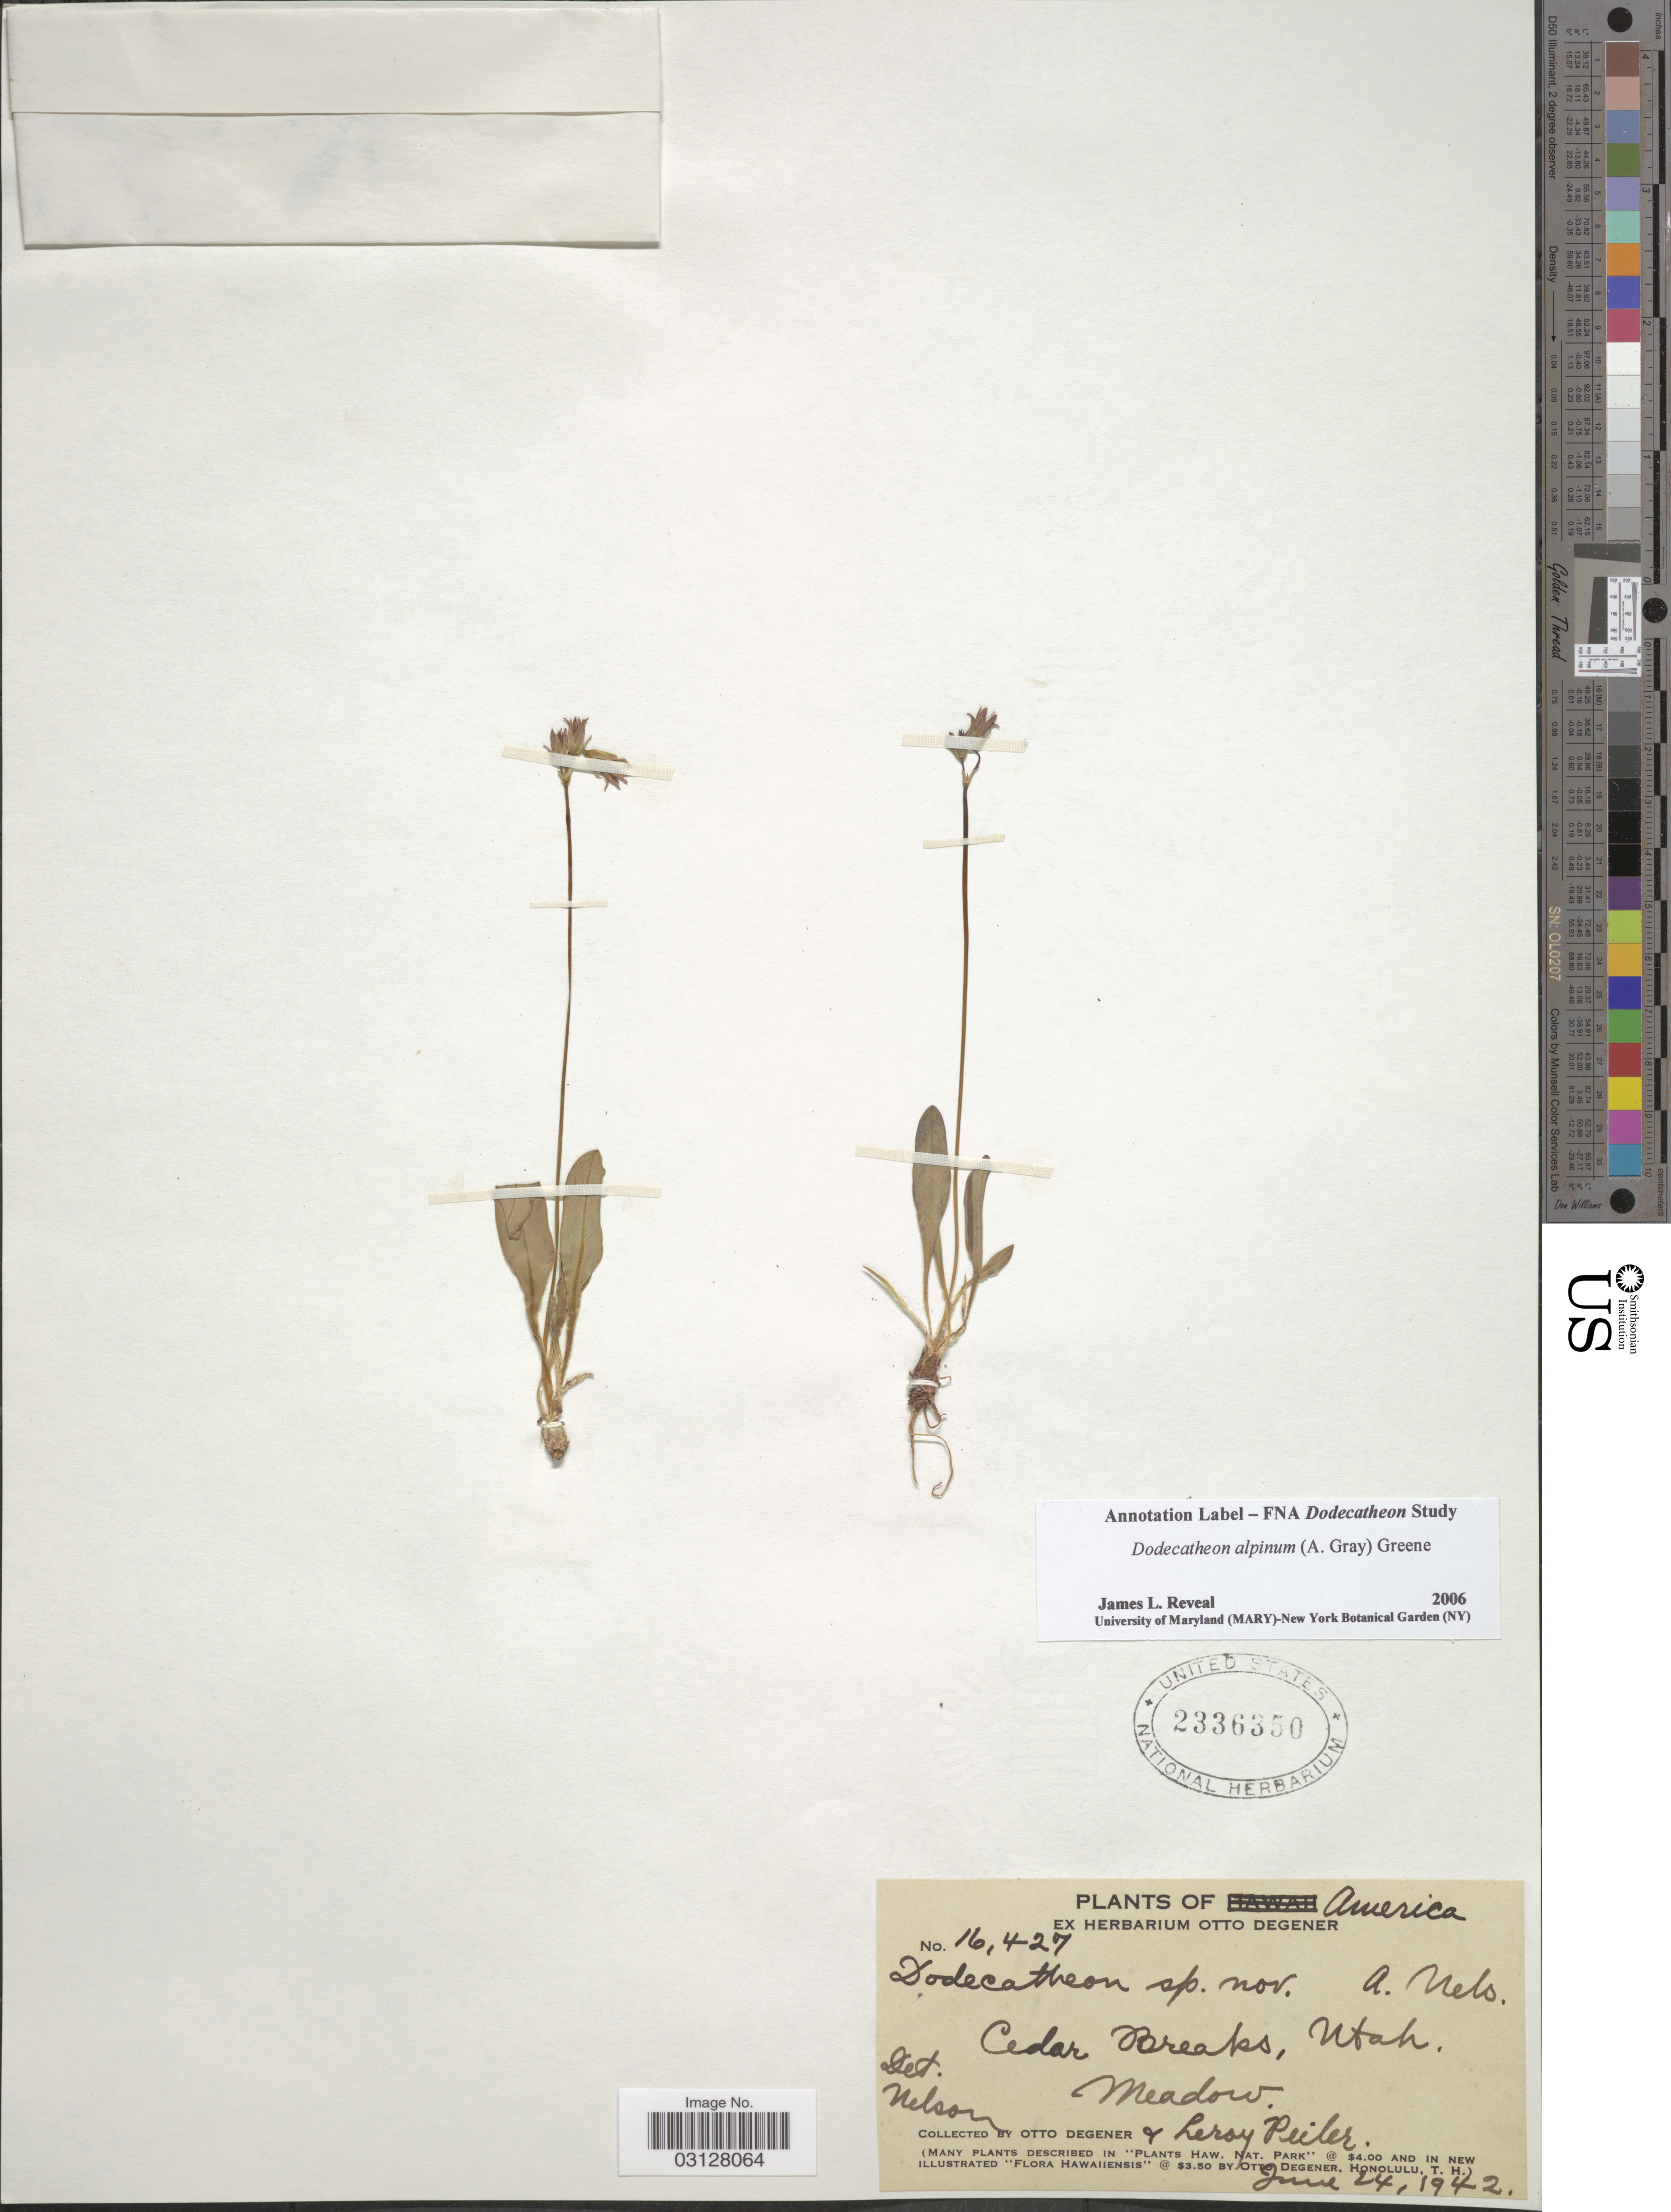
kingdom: Plantae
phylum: Tracheophyta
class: Magnoliopsida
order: Ericales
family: Primulaceae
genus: Dodecatheon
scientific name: Dodecatheon alpinum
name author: (A. Gray) Greene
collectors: O. Degener & L. Peiler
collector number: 16427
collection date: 1942-06-24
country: United States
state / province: Utah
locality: Cedar Breaks.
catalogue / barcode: US 2336350